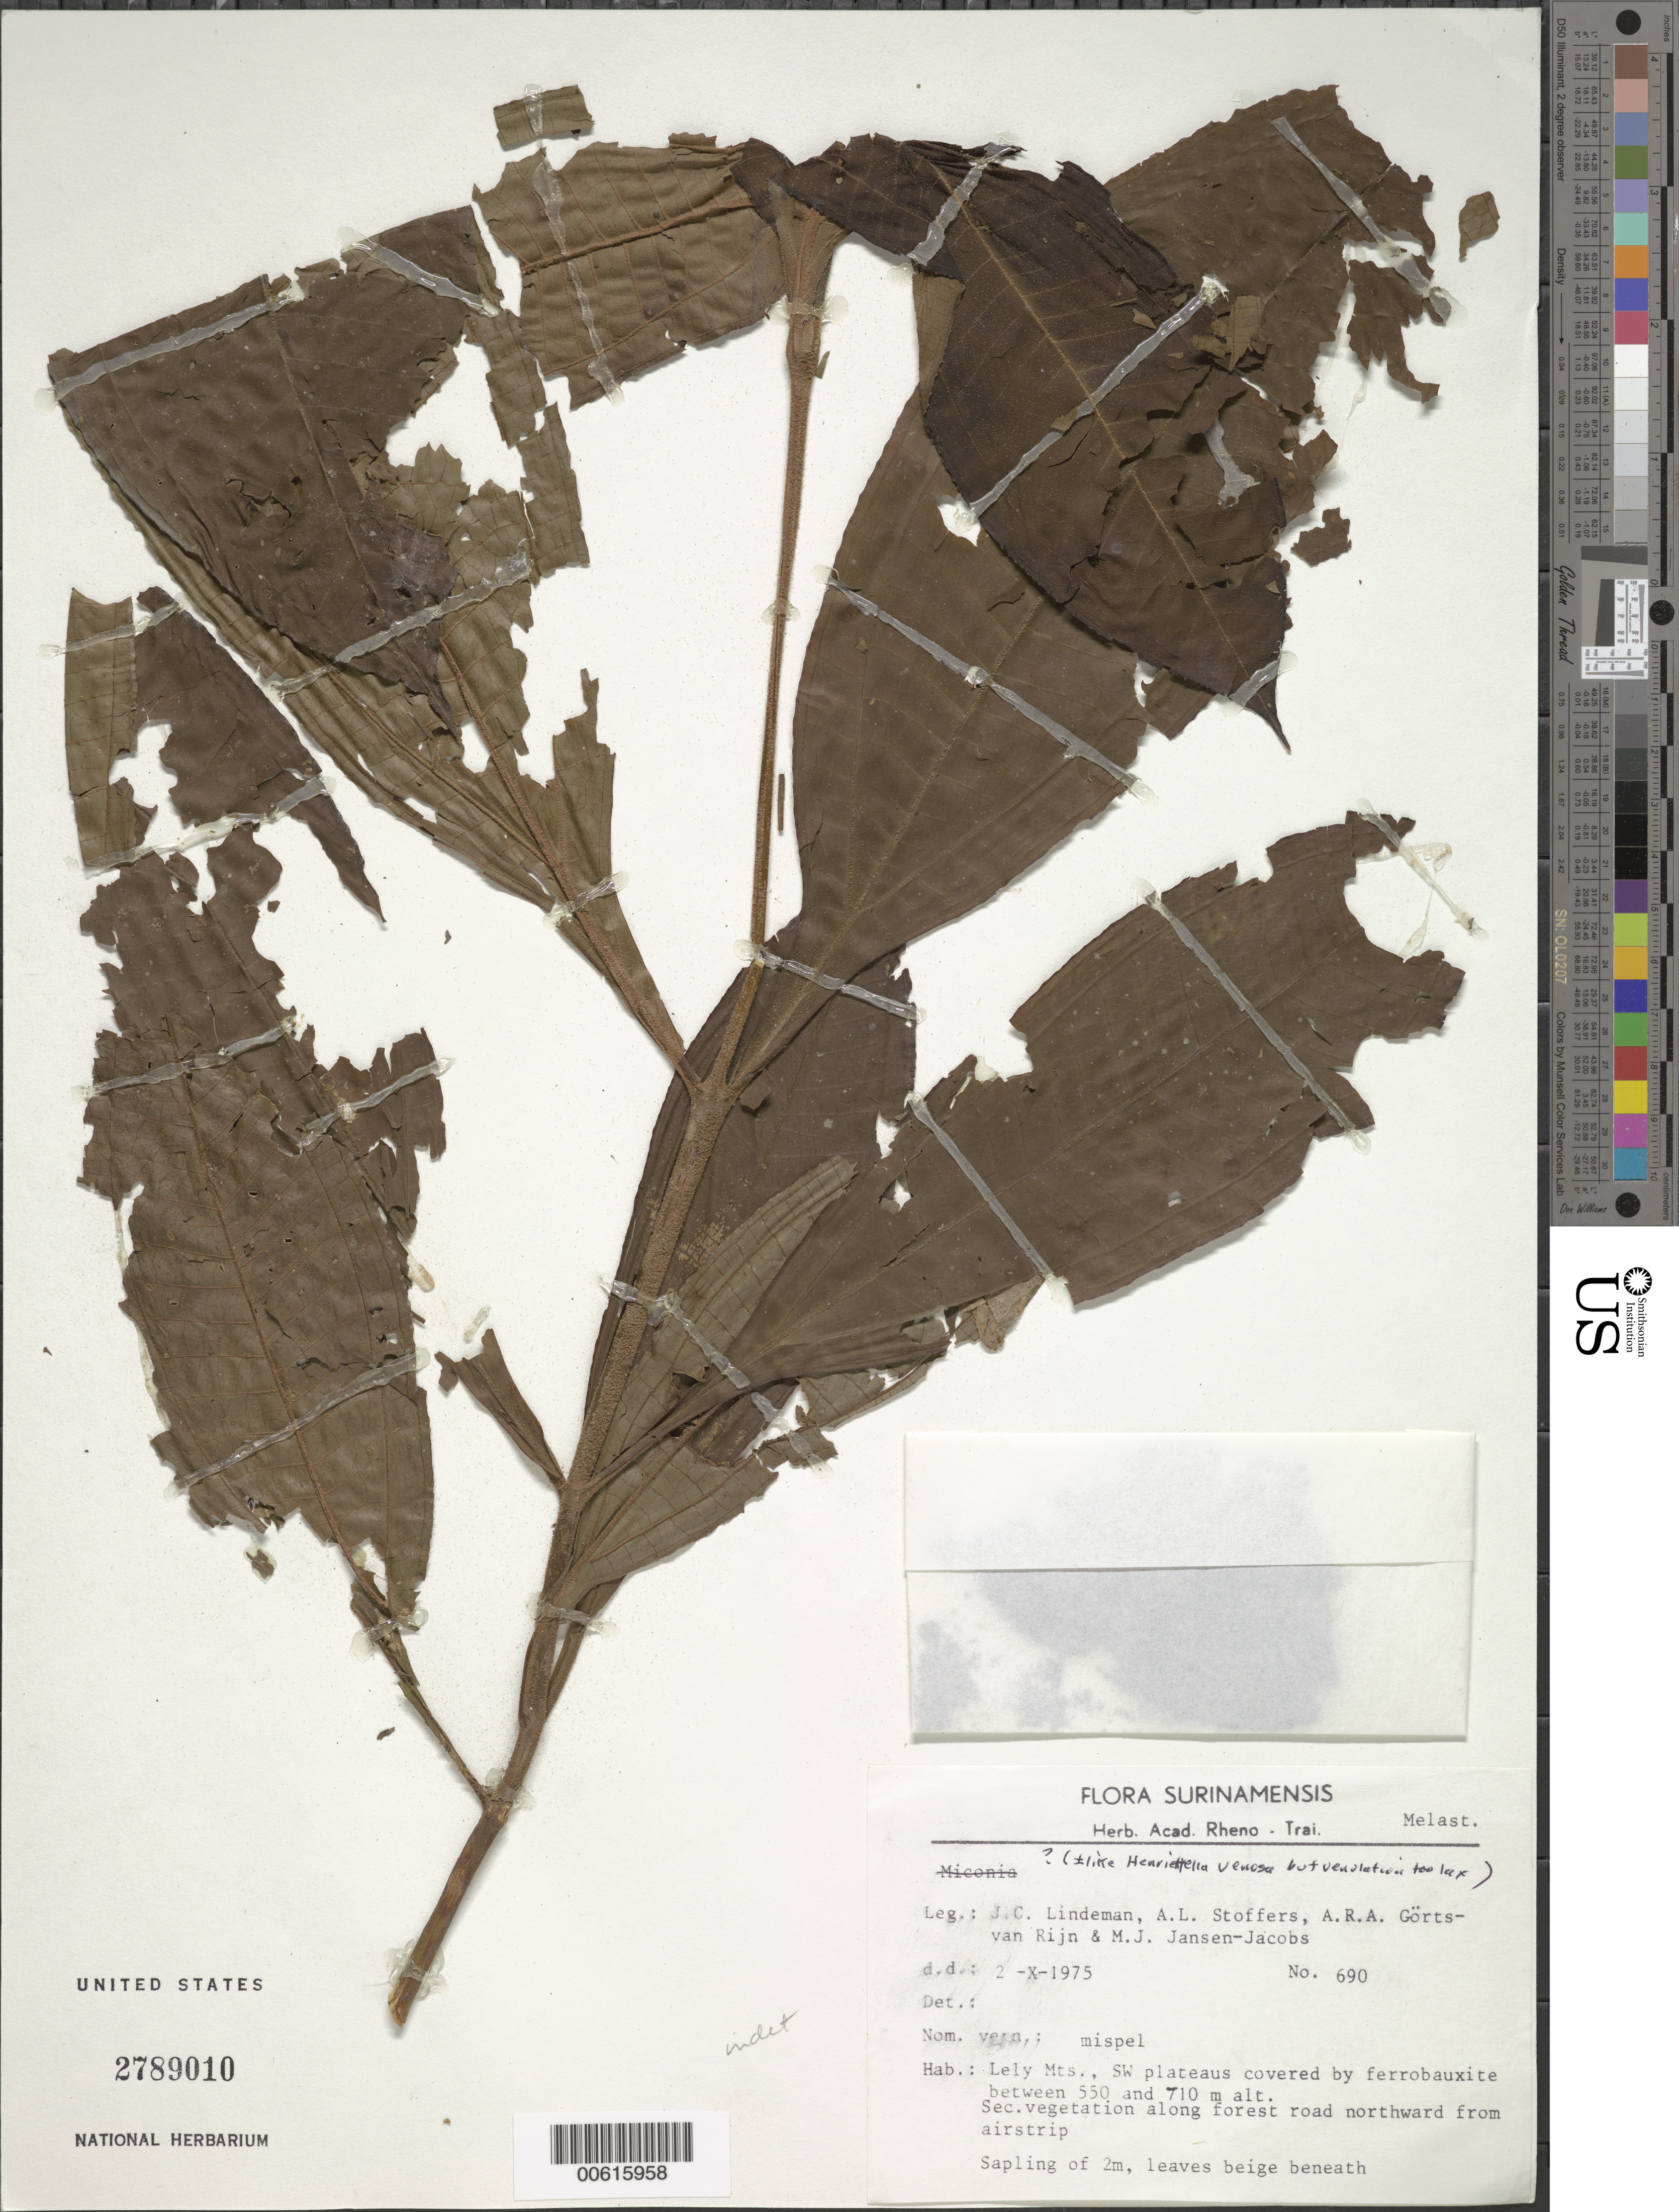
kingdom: Plantae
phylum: Tracheophyta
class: Magnoliopsida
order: Myrtales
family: Melastomataceae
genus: Henriettea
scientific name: Henriettea sp.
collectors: J. C. Lindeman, A. Stoffers, A. .R. A. Görts-van Rijn & M. J. Jansen-Jacobs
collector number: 75 690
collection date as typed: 2-Oct-75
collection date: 1975-10-02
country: Suriname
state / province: Marowijne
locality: Lely Mts., 175 km SSE of Paramaribo; northward from airstrip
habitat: Plateaus covered by ferrobauxite; secondary vegetation along forest road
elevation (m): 550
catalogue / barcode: US 2789010